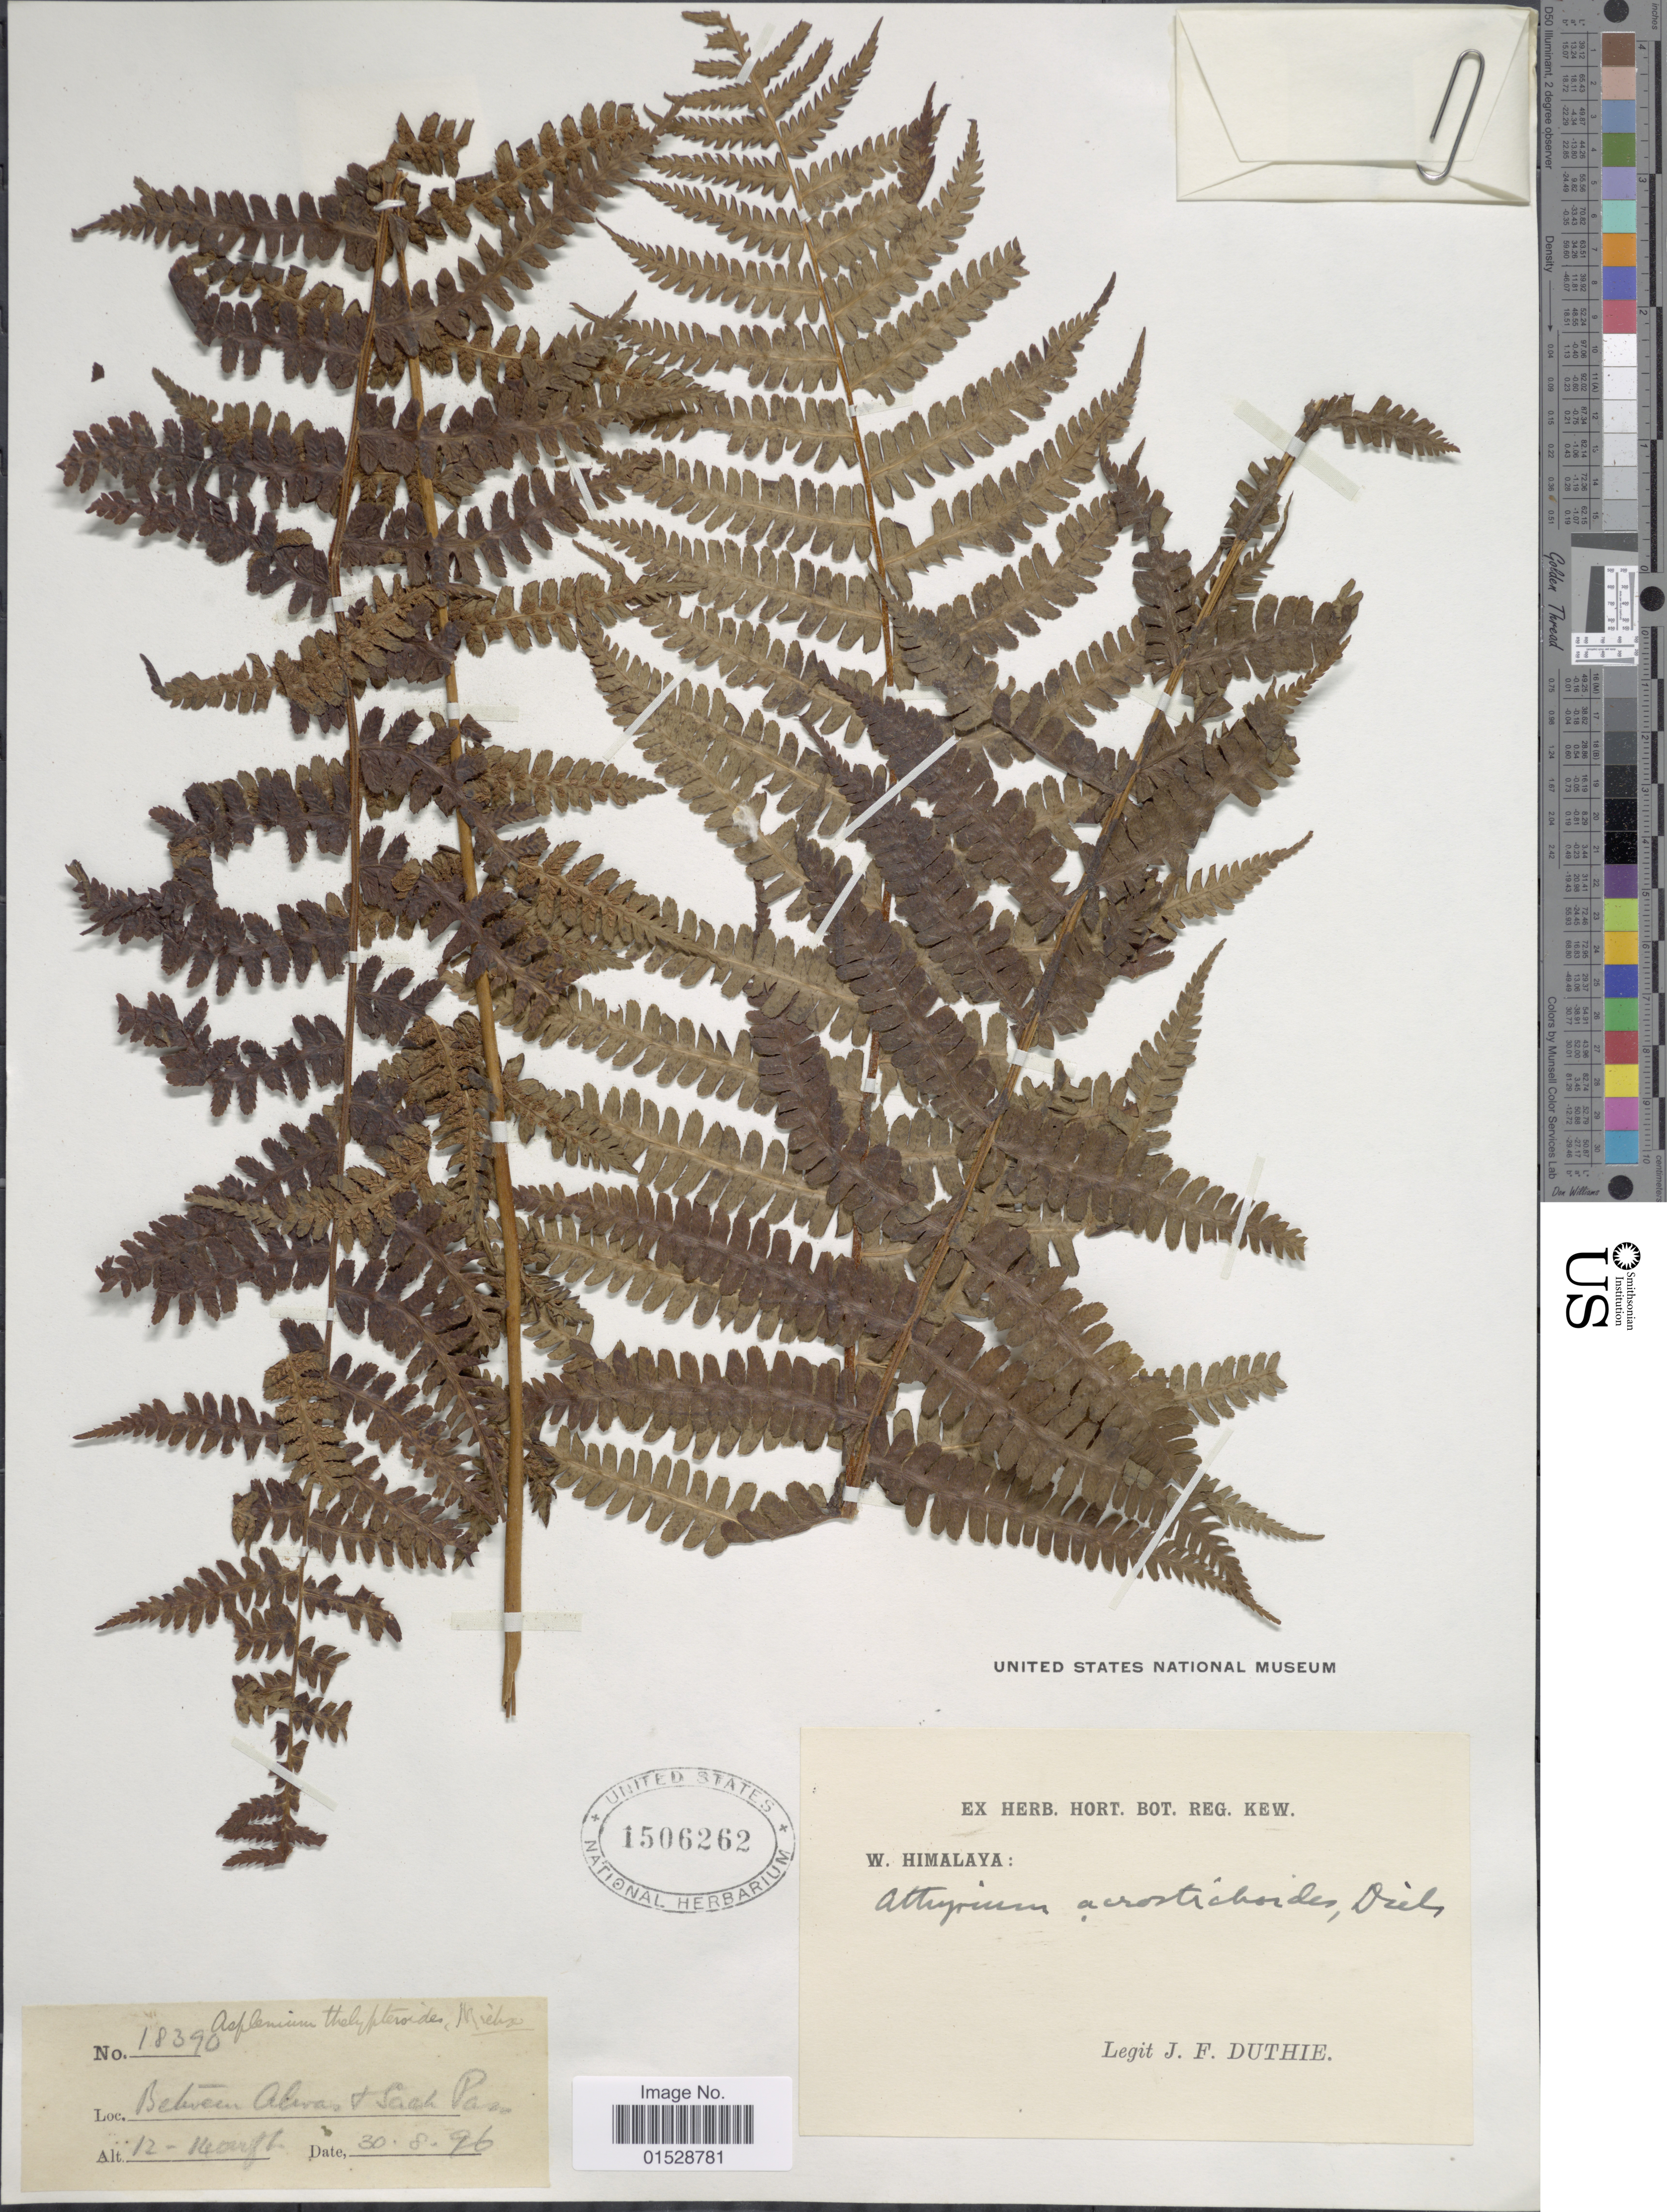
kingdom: Plantae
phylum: Tracheophyta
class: Polypodiopsida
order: Polypodiales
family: Athyriaceae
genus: Deparia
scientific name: Deparia acrostichoides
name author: (Sw.) M. Kato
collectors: J. F. Duthie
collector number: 18390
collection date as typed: Transcribed d/m/y: 30/8/96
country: India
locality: W. Himalaya, between Alwas & Sach Pass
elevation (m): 3658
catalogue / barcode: US 1506262